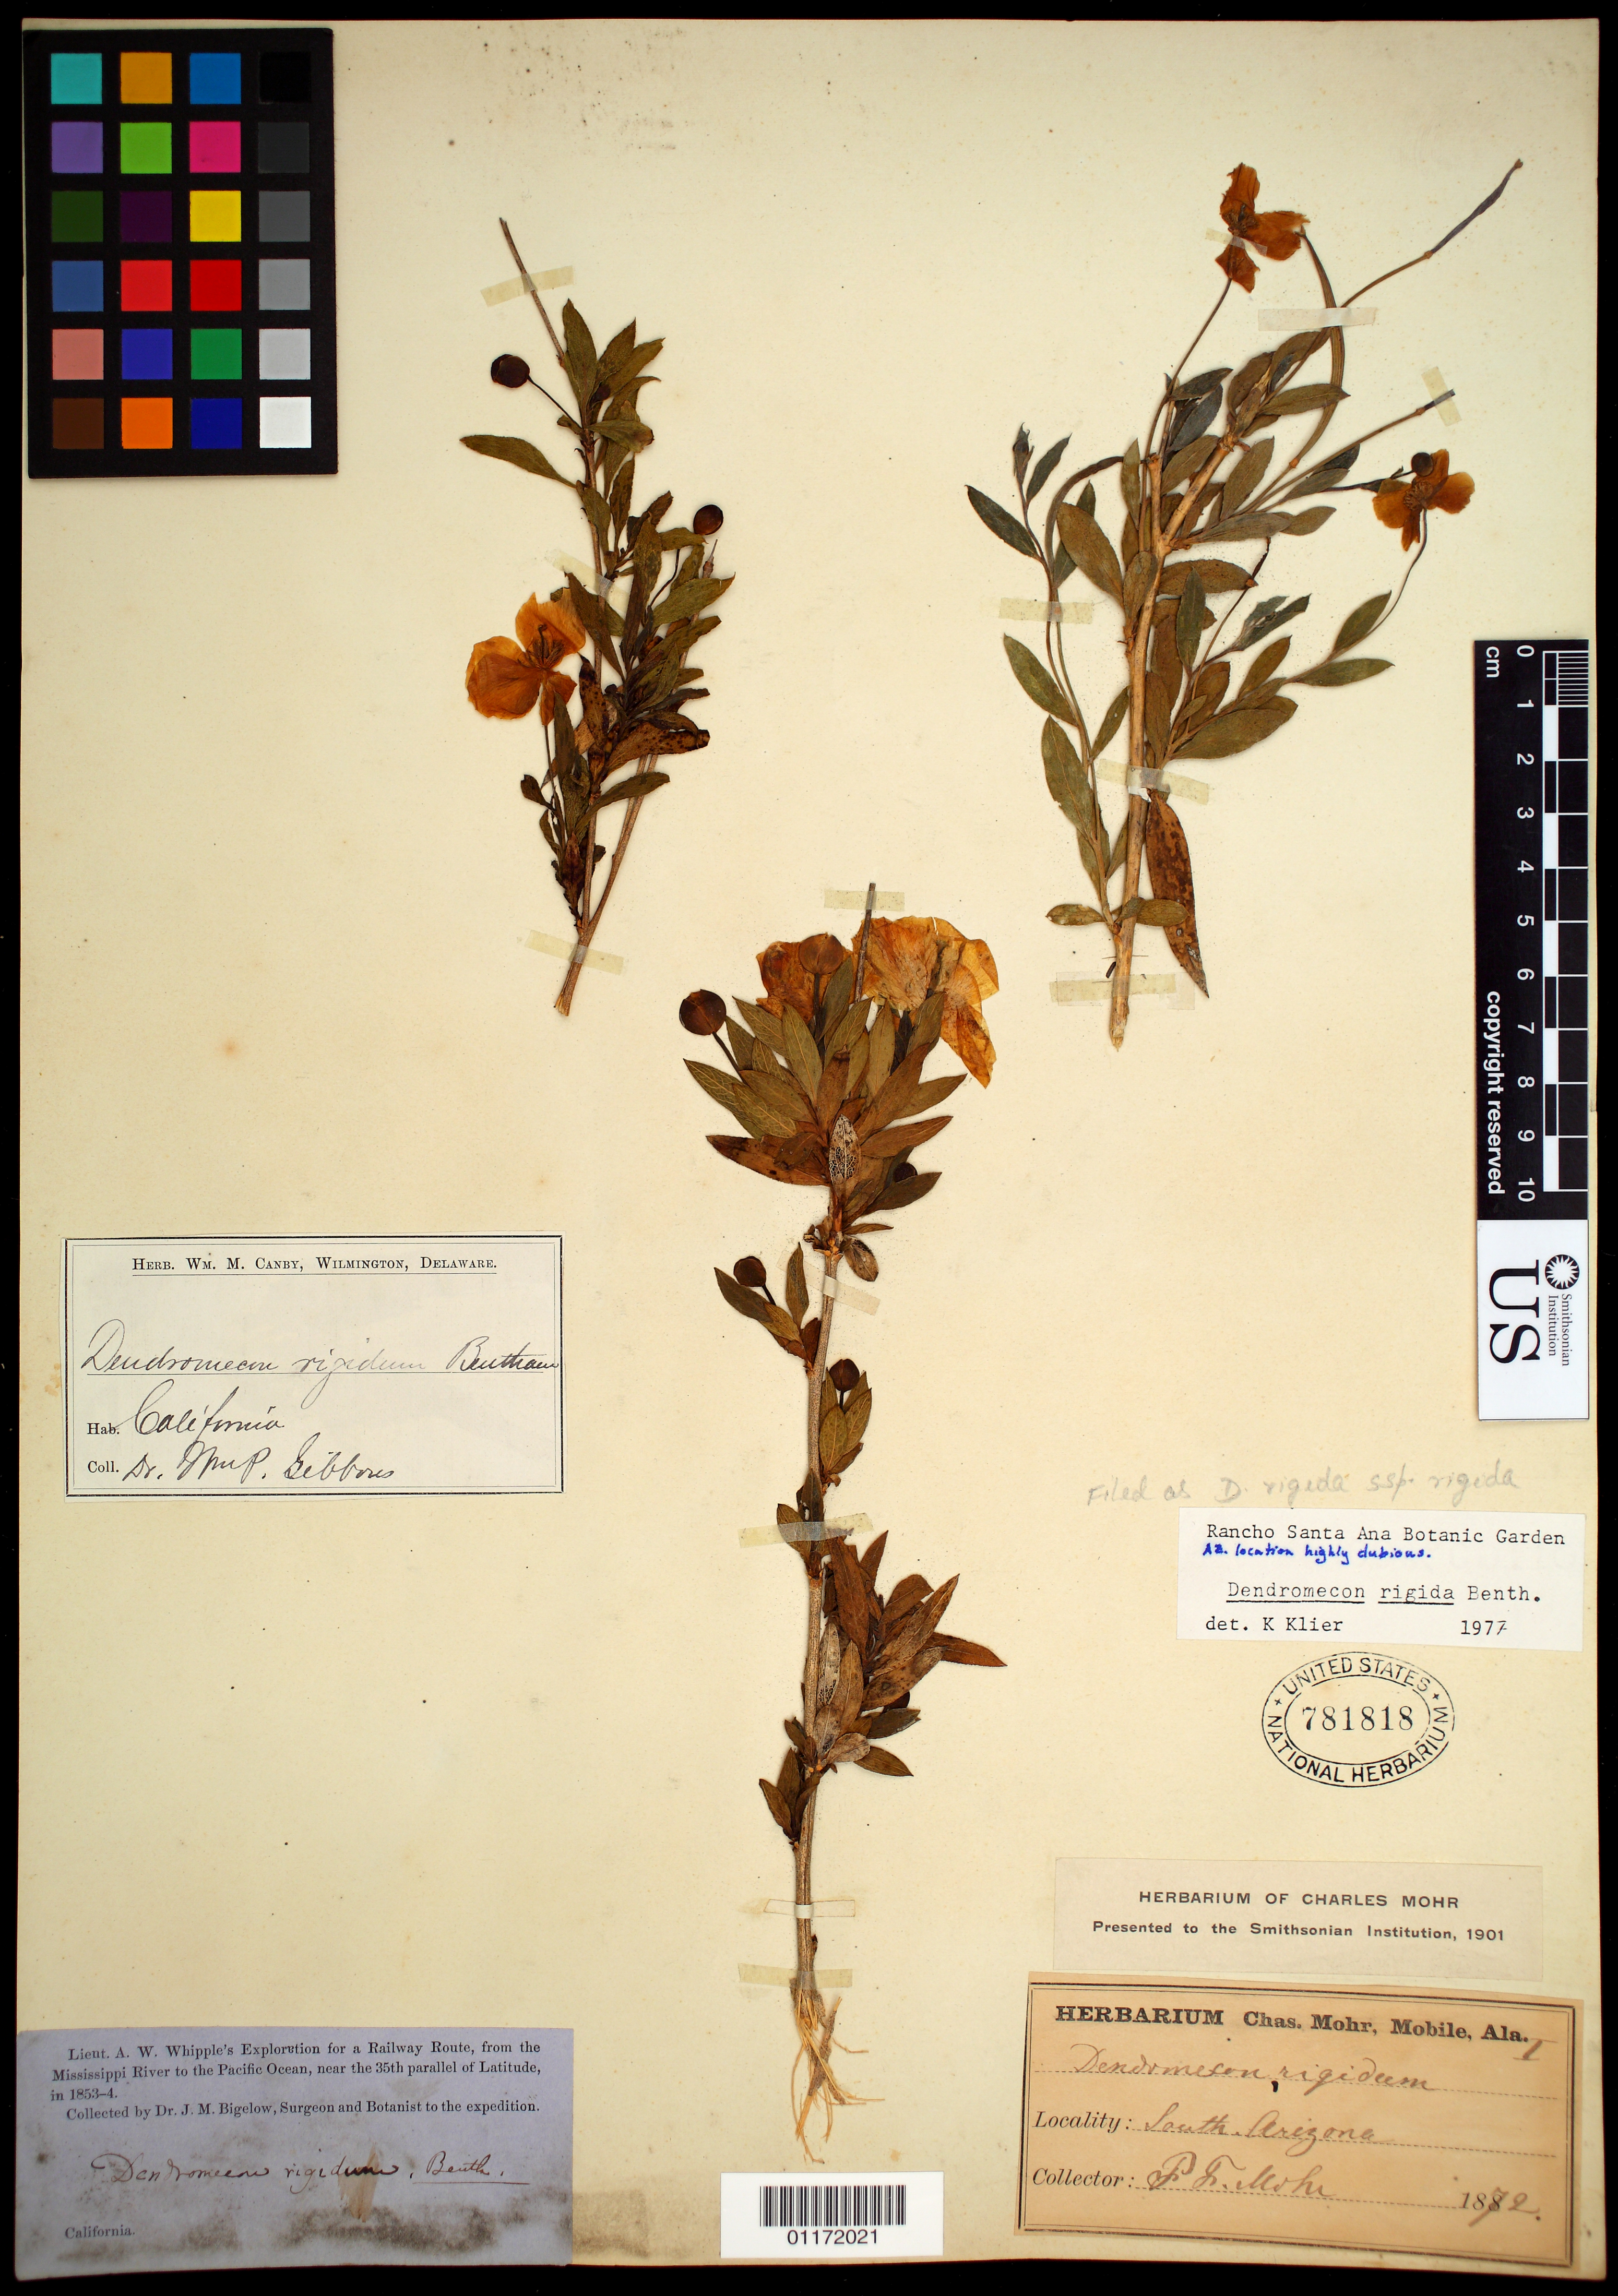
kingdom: Plantae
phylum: Tracheophyta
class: Magnoliopsida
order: Ranunculales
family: Papaveraceae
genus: Dendromecon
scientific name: Dendromecon rigida subsp. rigida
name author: Benth.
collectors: J. M. Bigelow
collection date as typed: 1853 to -- --- 1854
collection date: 1853/1854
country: United States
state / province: California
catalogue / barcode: US 781818